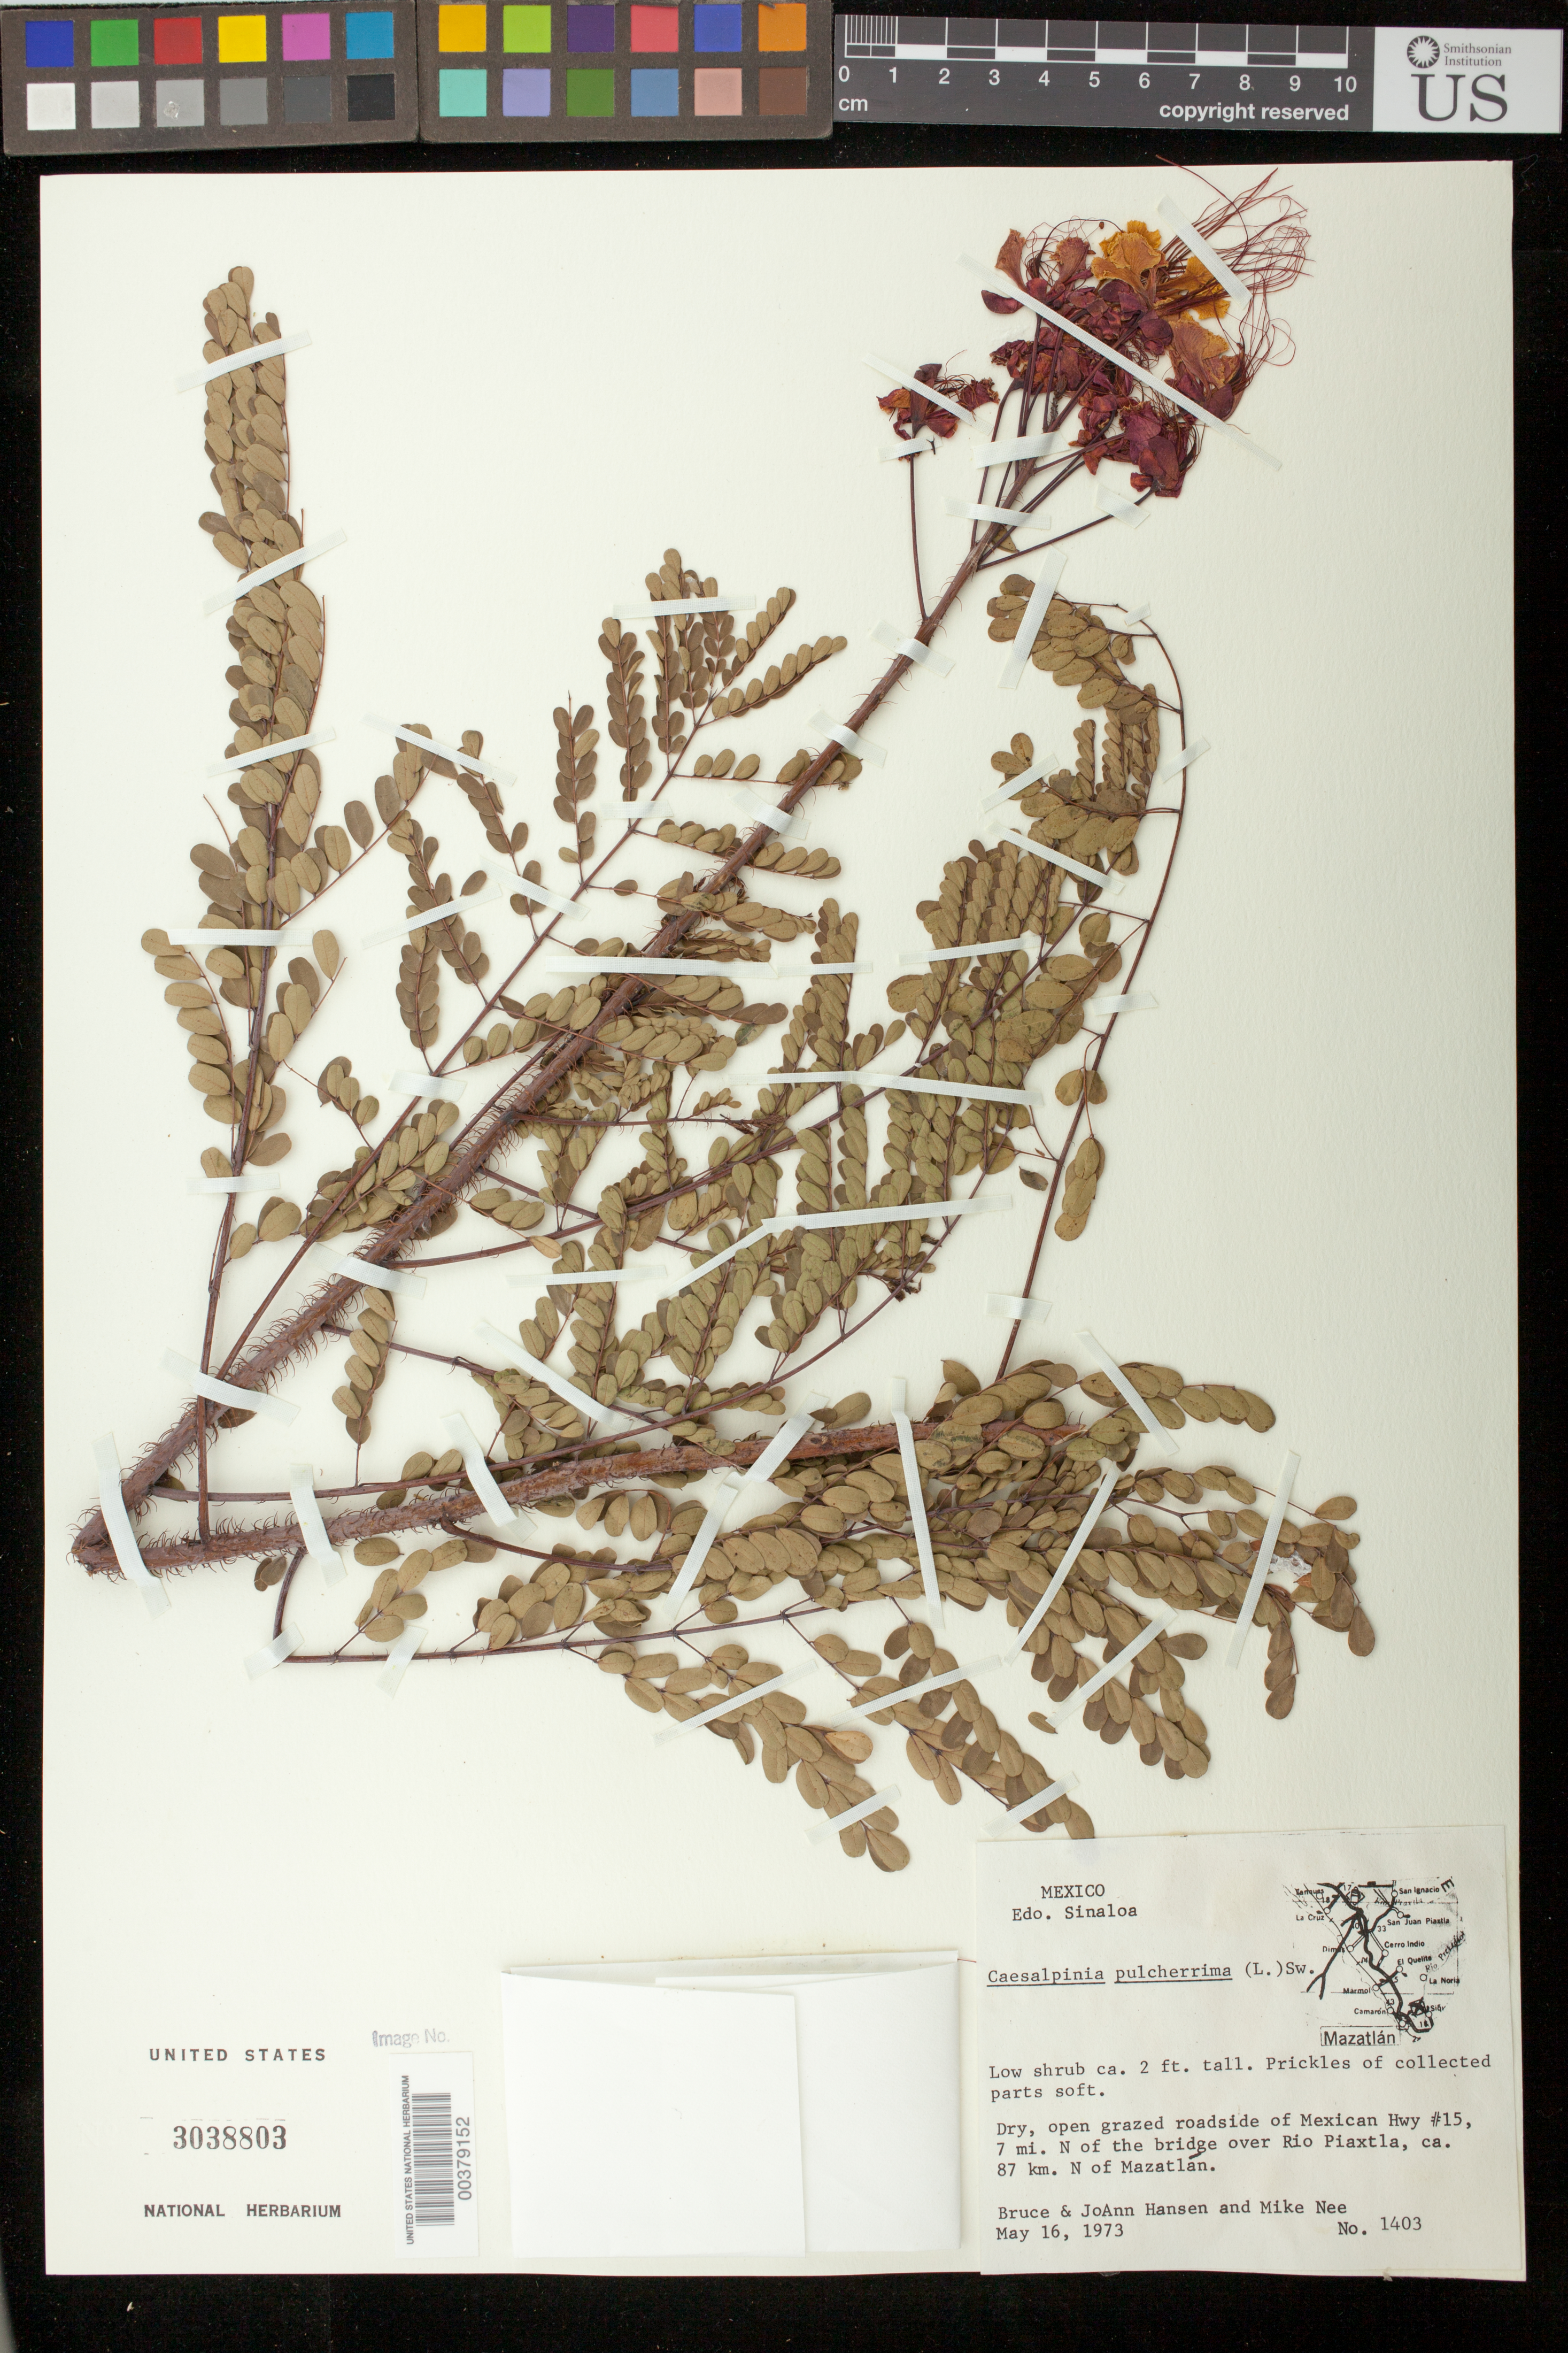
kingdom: Plantae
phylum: Tracheophyta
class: Magnoliopsida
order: Fabales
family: Fabaceae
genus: Caesalpinia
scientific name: Caesalpinia pulcherrima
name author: (L.) Sw.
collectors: B. Hansen, J. Hansen & M. Nee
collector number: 1403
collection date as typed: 16 May 1973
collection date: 1973-05-16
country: Mexico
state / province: Sinaloa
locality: Roadside of Mexican Hwy #15, 7 mi. N of the bridge over Rio Piaxtla, ca. 87 km. N of Mazatlan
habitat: Dry, open grazed roadside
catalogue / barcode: US 3038803